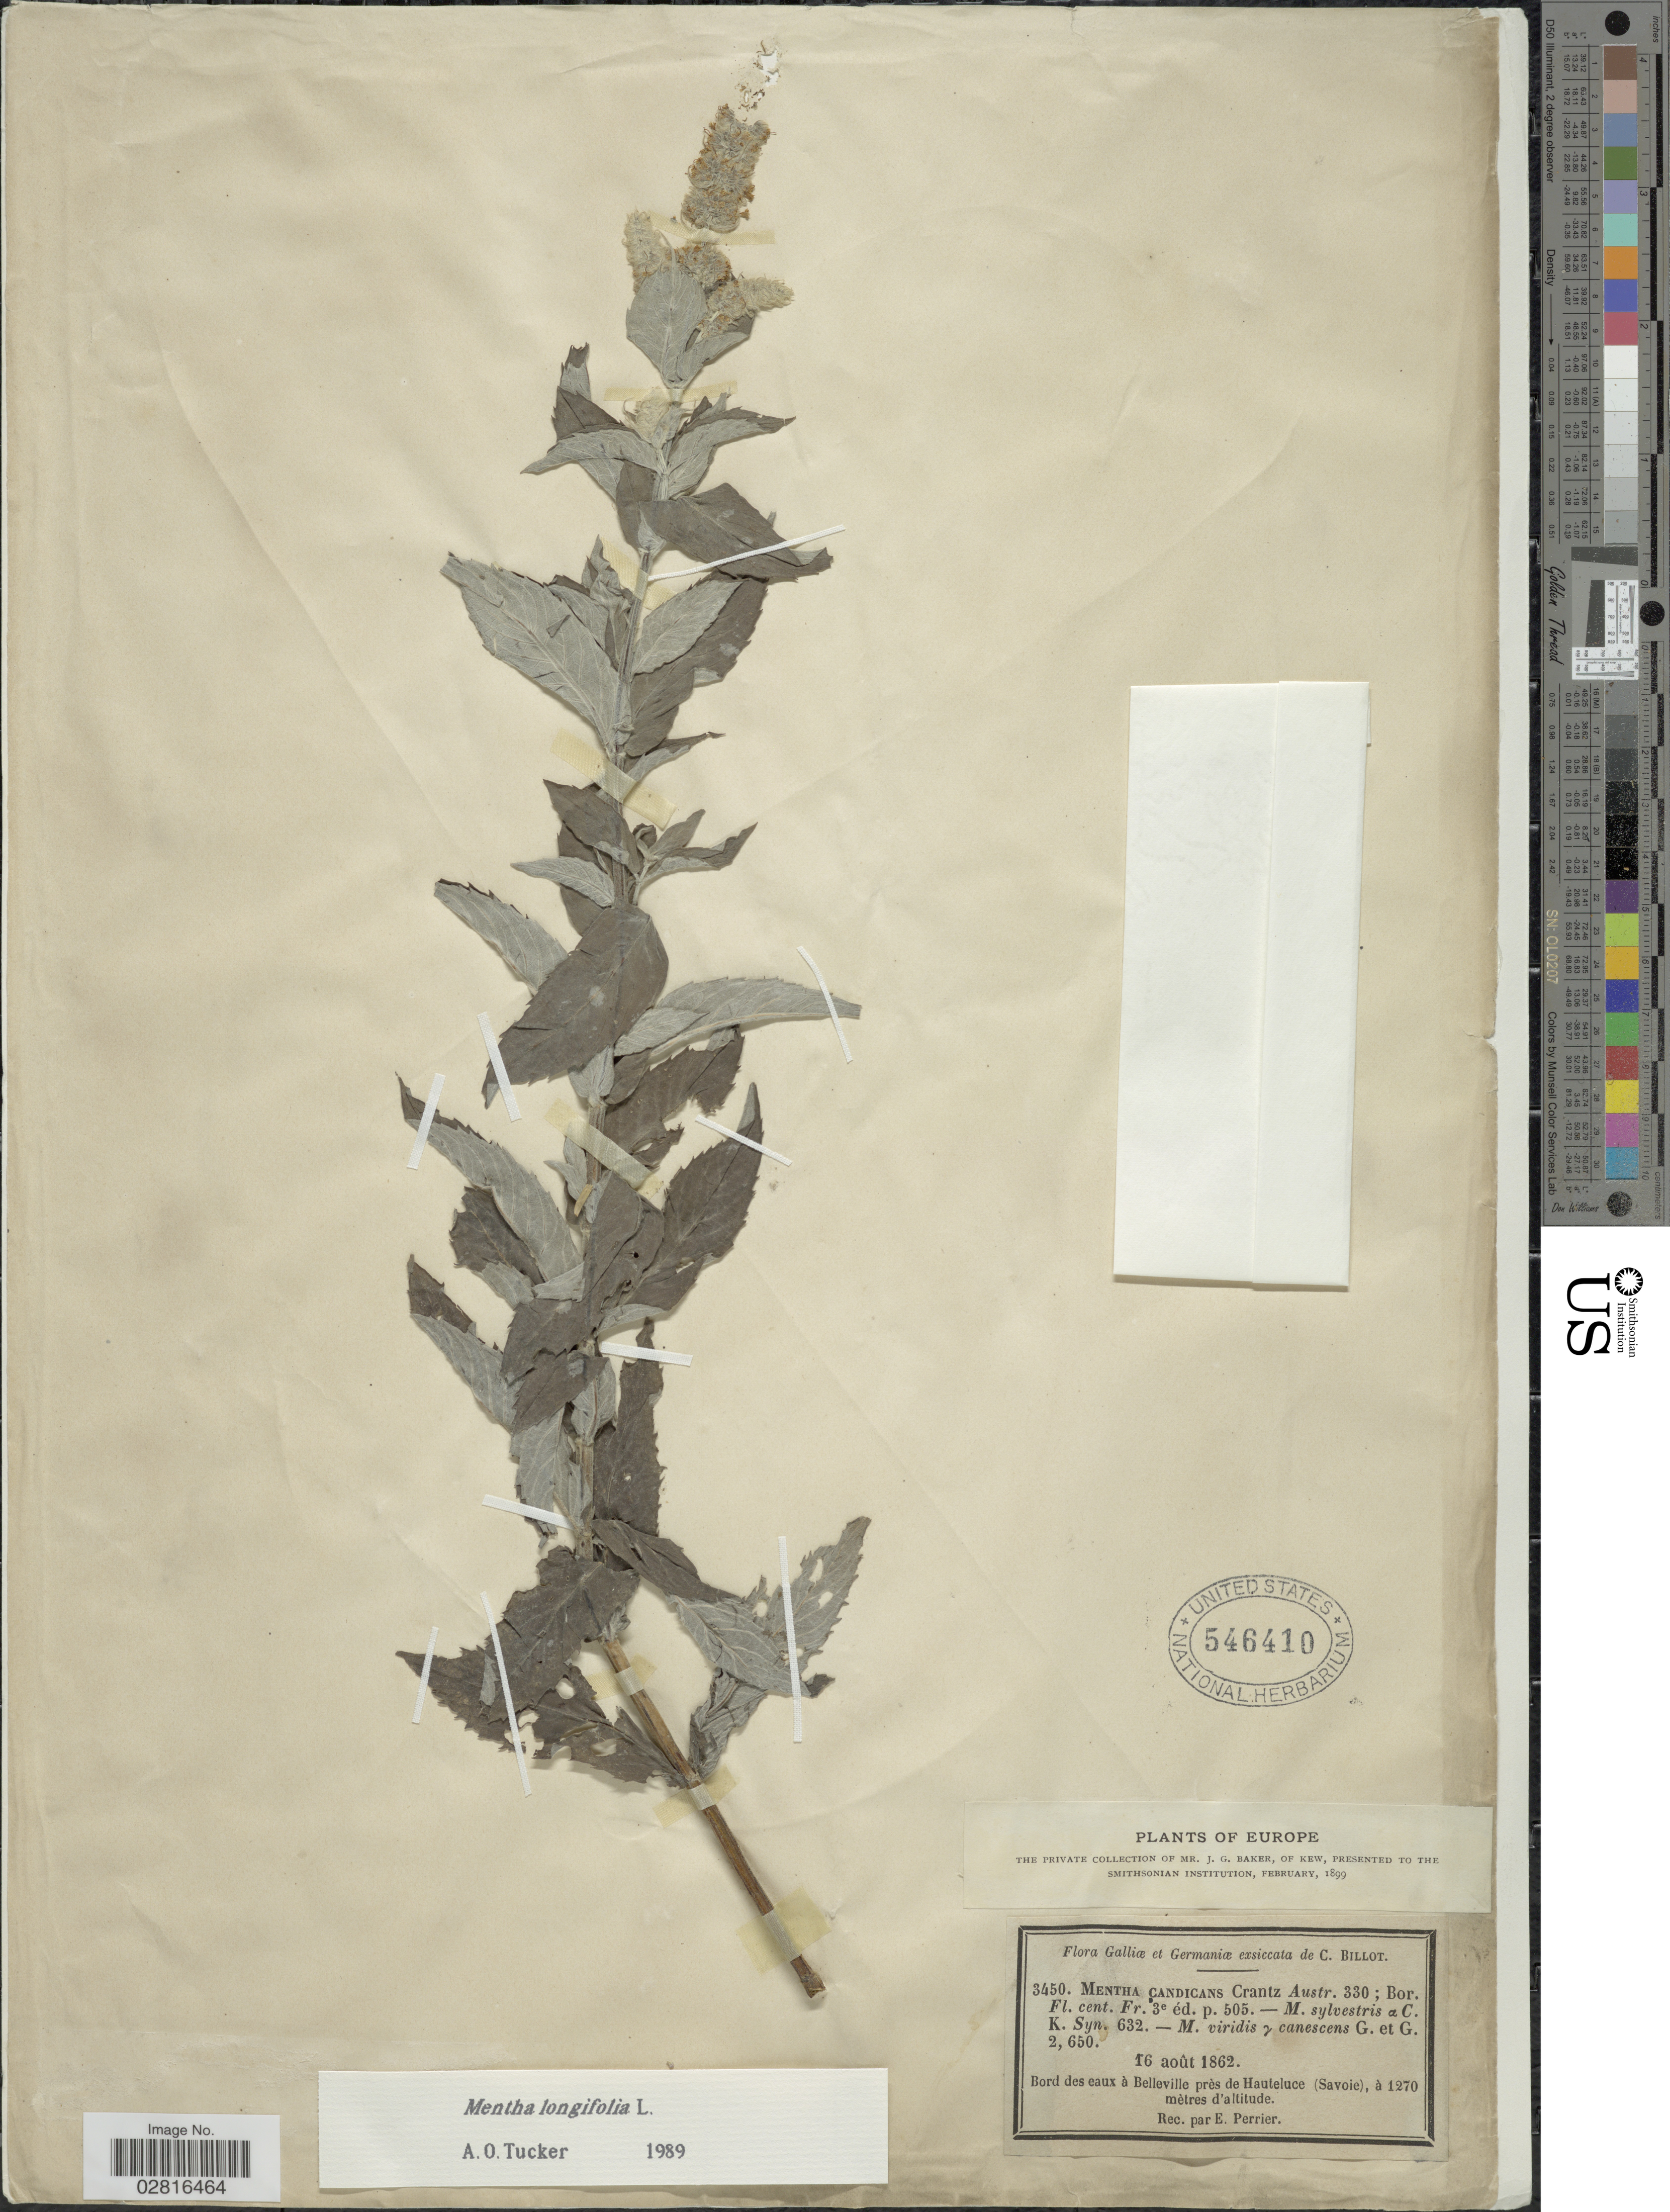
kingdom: Plantae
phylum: Tracheophyta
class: Magnoliopsida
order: Lamiales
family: Lamiaceae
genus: Mentha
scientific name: Mentha longifolia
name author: (L.) L.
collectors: E. Perrier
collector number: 3450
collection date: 1862-08-16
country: France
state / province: Auvergne-Rhône-Alpes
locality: Galliæ et Germaniæ. Bord des eaux à Belleville près de Hauteluce (Savoie). Europe.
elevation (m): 1270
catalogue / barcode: US 546410